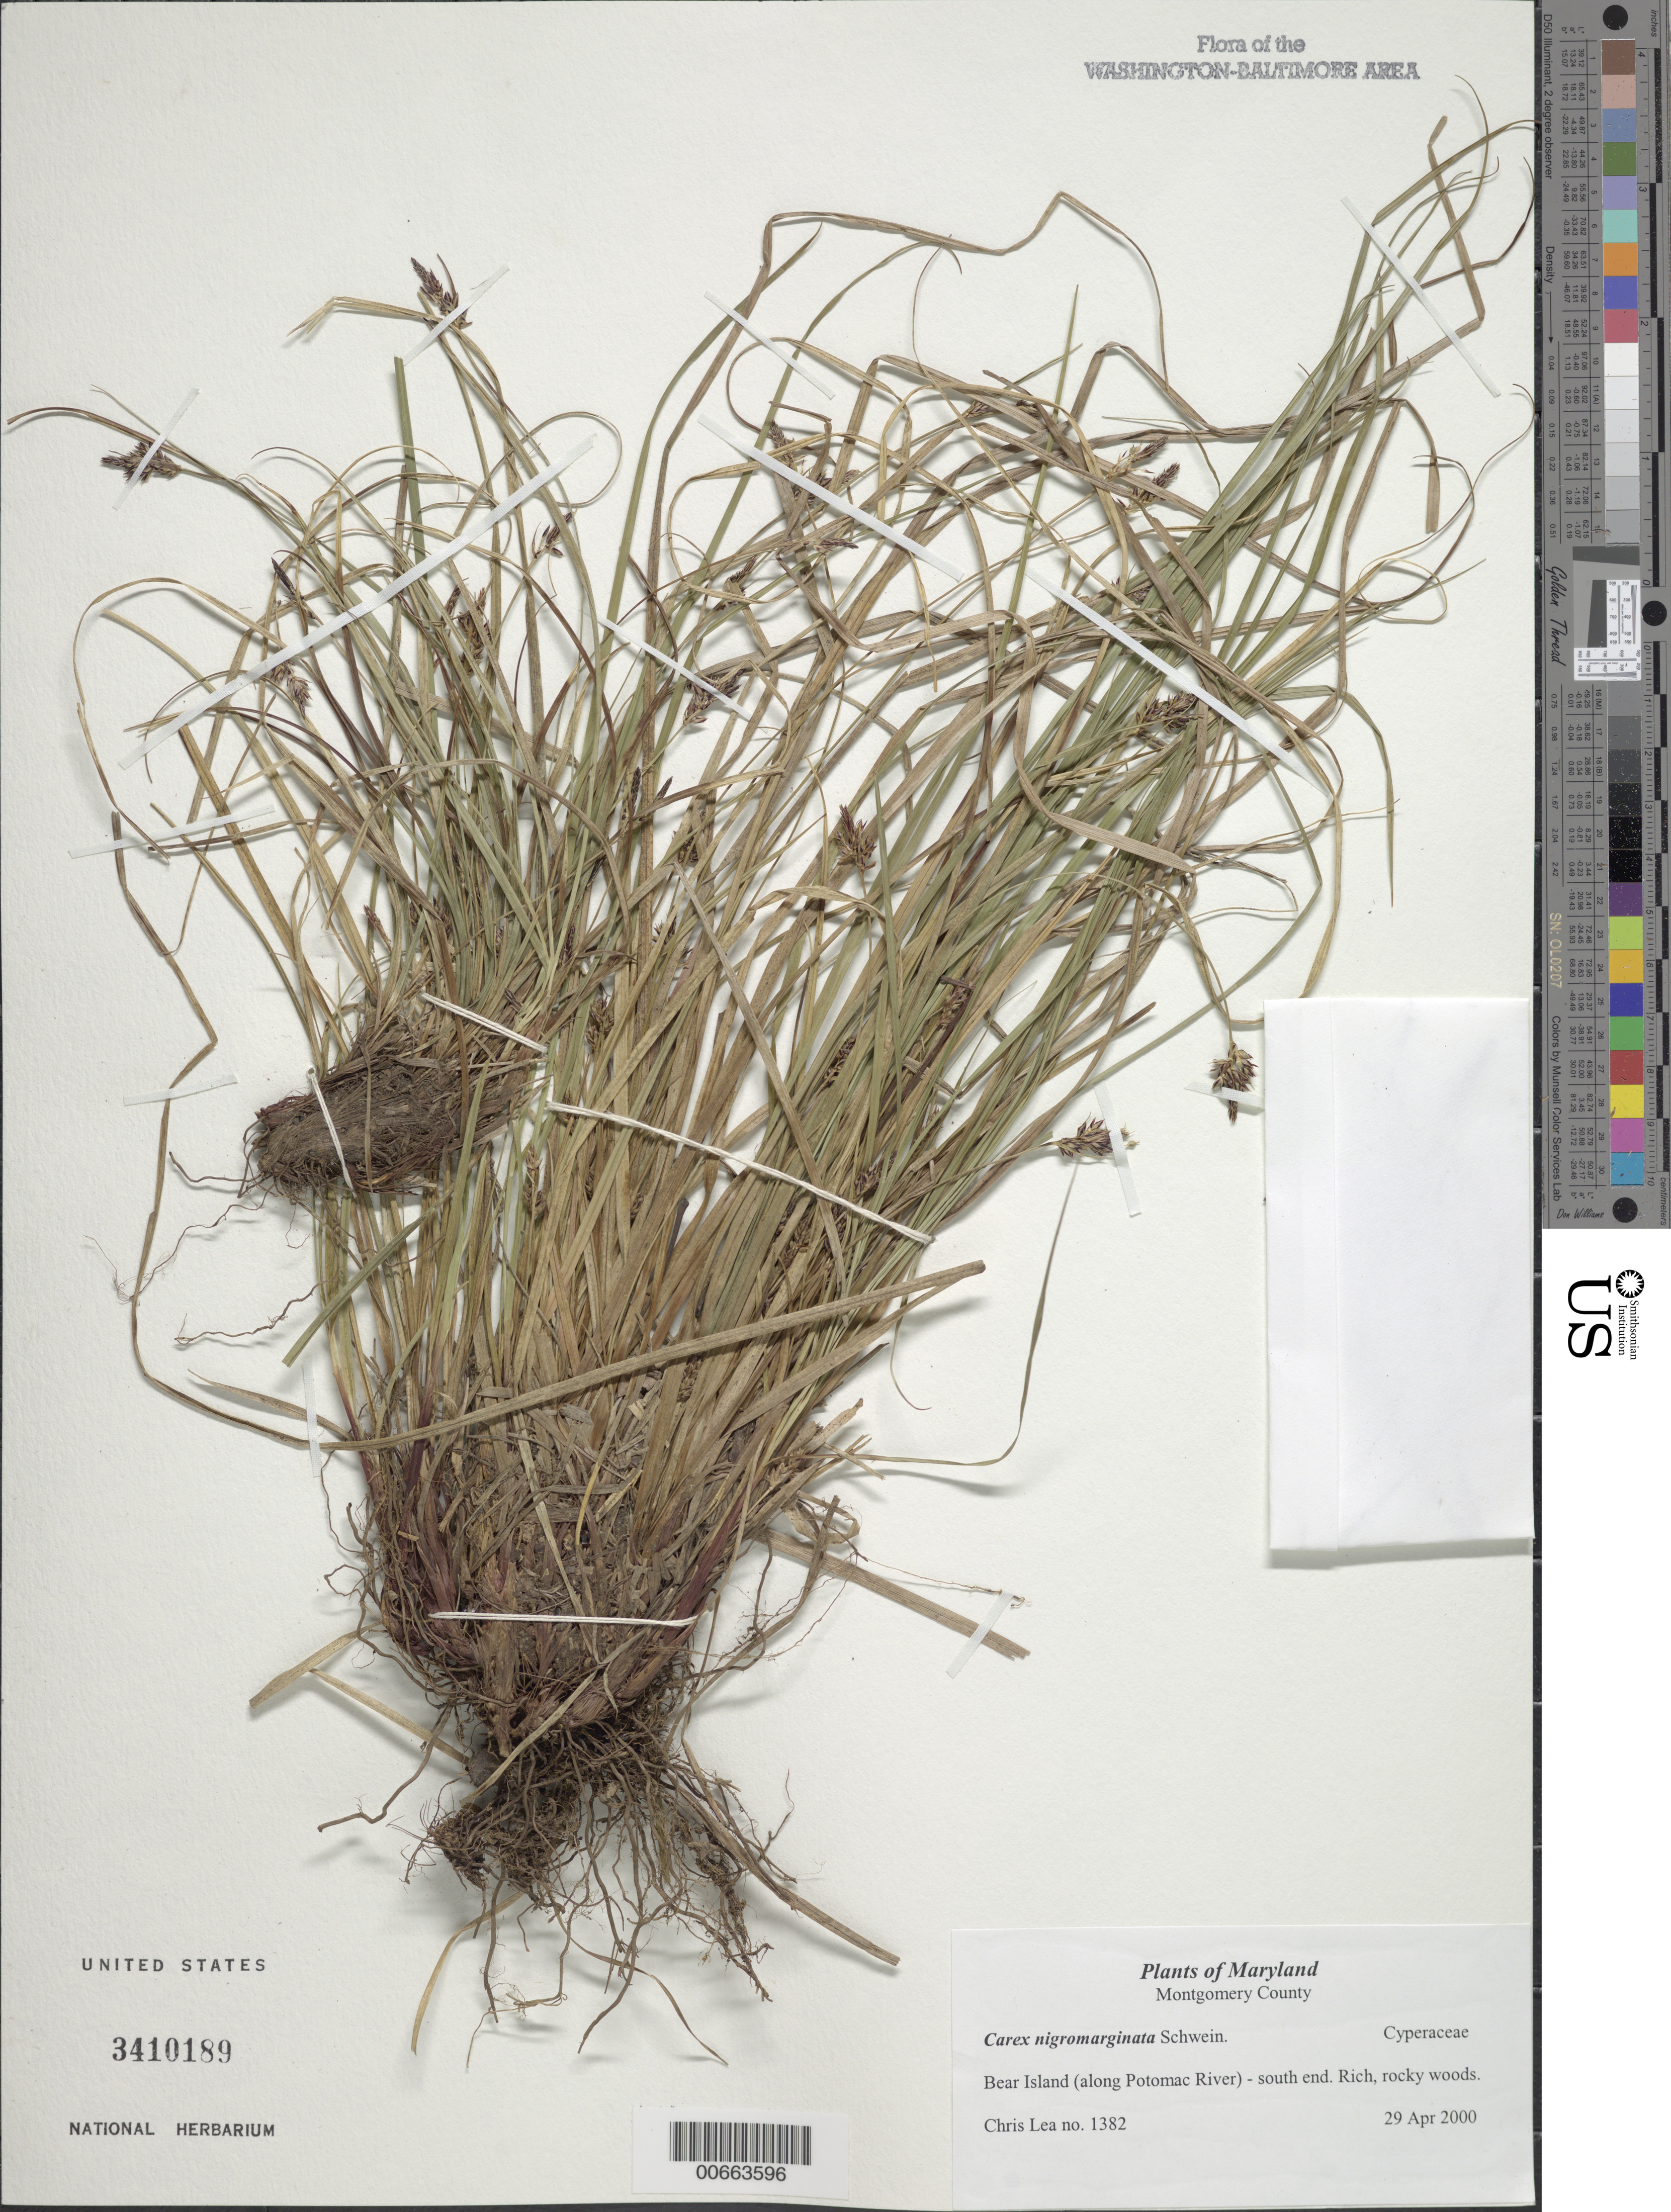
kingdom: Plantae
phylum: Tracheophyta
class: Liliopsida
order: Poales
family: Cyperaceae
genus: Carex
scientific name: Carex nigromarginata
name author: Schwein.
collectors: C. Lea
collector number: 1382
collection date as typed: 29 Apr 2000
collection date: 2000-04-29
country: United States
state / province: Maryland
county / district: Montgomery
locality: Bear Island (along Potomac River) - south end.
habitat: Rich, rocky woods.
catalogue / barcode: US 3410189